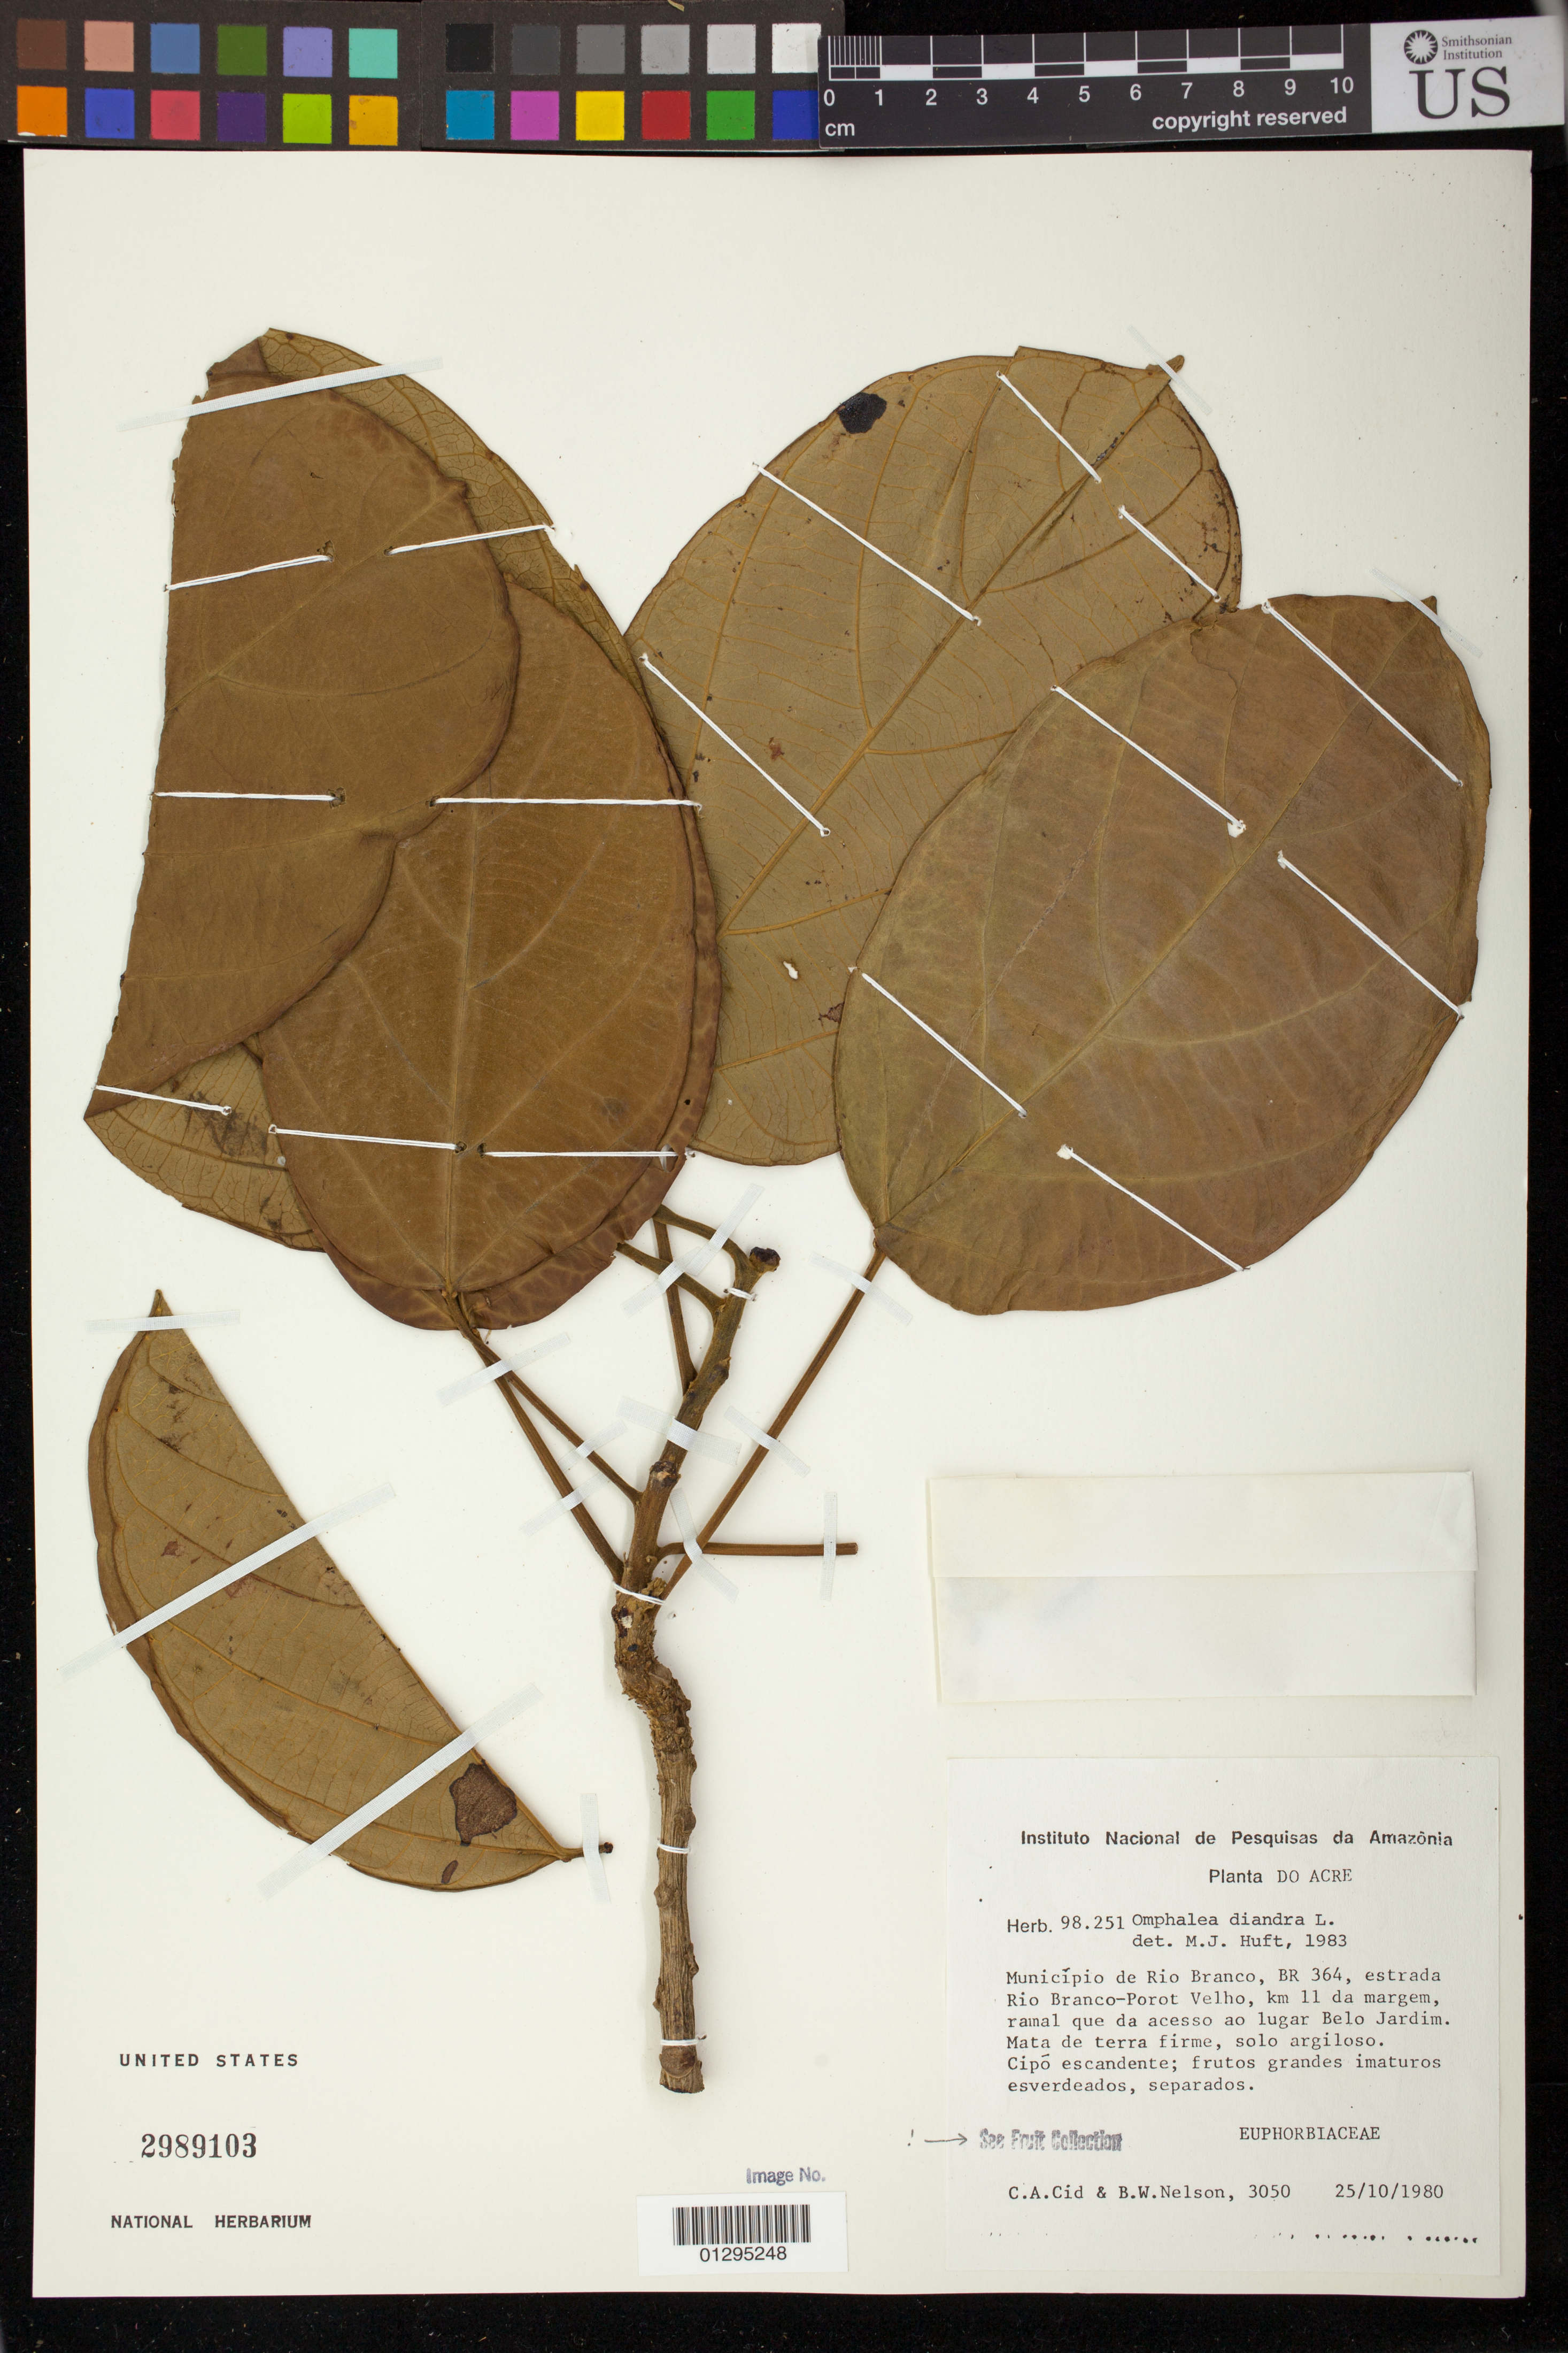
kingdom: Plantae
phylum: Tracheophyta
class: Magnoliopsida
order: Malpighiales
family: Euphorbiaceae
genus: Omphalea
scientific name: Omphalea diandra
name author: L.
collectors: C. A. Cid Ferreira & B. W. Nelson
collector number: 3050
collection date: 1980-10-25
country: Brazil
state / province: Acre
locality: Municipio de Rio Branco, BR 364, estrada Rio Branco-Porot Velho, km 11 da margem, raml que da acesso ao Belo Jardim.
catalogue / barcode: US 2989103